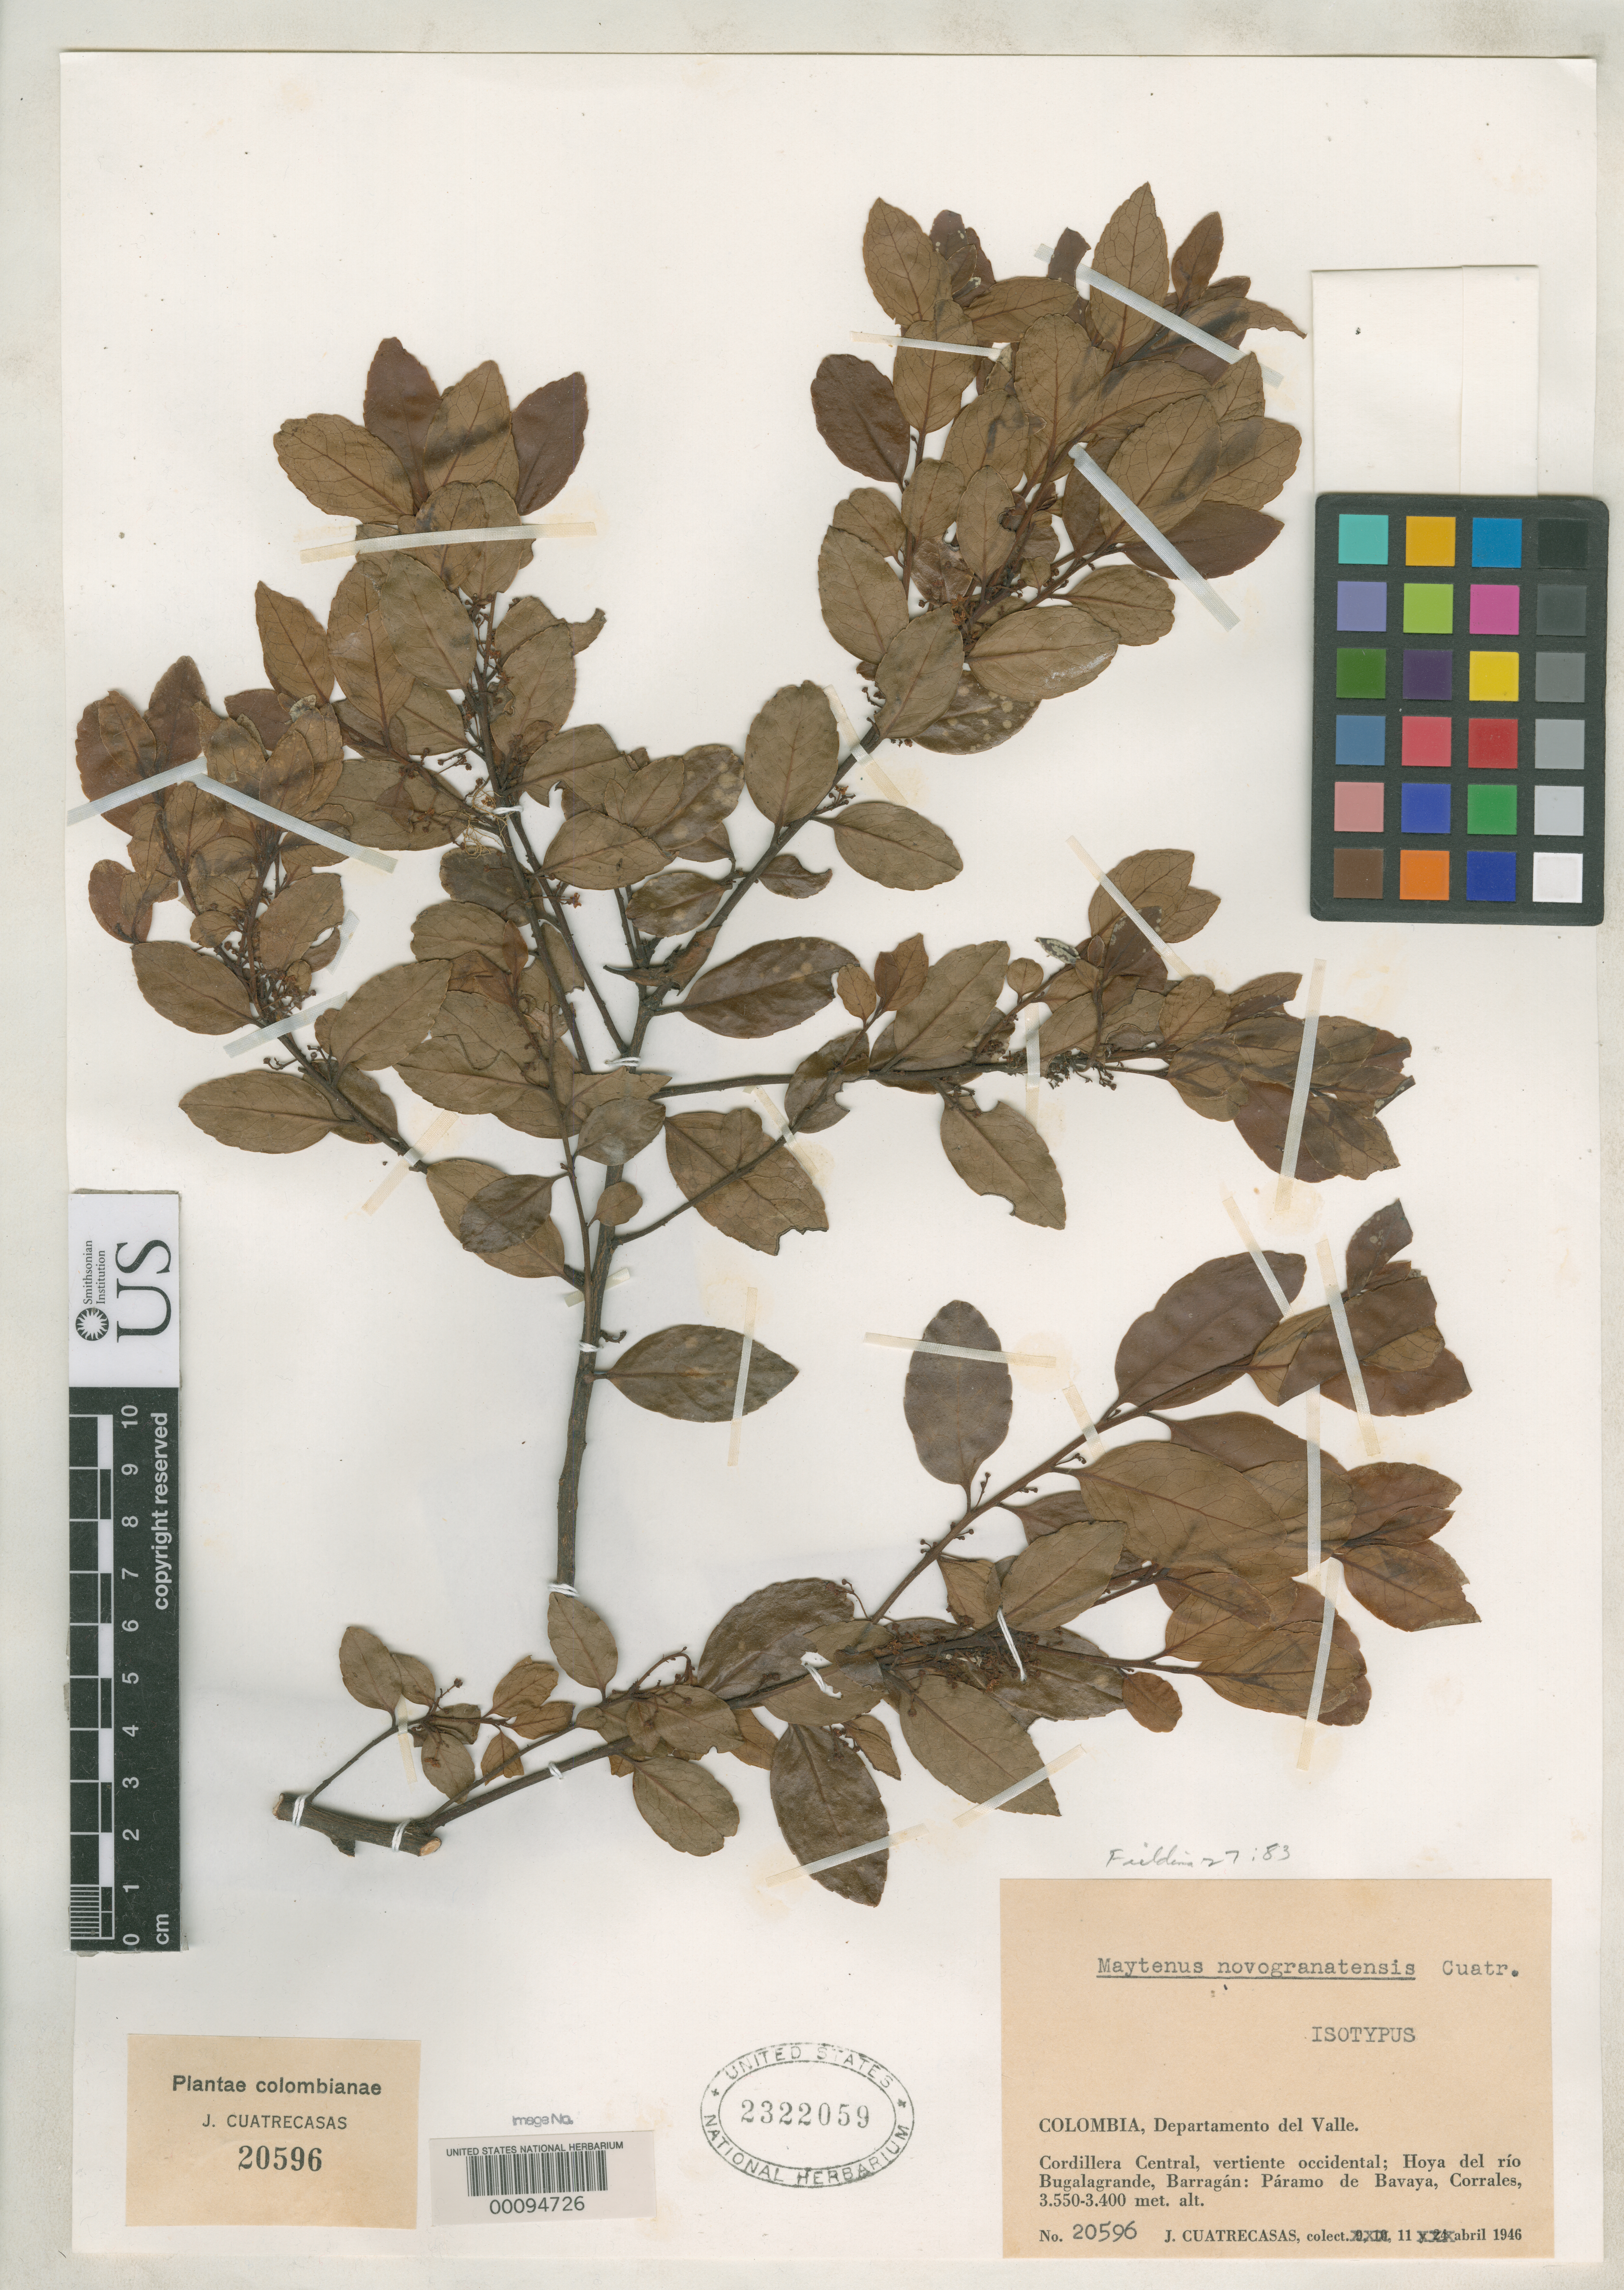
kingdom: Plantae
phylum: Tracheophyta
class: Magnoliopsida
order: Celastrales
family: Celastraceae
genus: Maytenus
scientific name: Maytenus novogranatensis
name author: Cuatrec.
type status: Isotype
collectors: J. Cuatrecasas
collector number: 20596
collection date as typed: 11 Apr 1946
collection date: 1946-04-11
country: Colombia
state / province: Valle del Cauca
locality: Rio Bugla Grande, Corrales.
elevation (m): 3400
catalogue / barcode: US 2322059